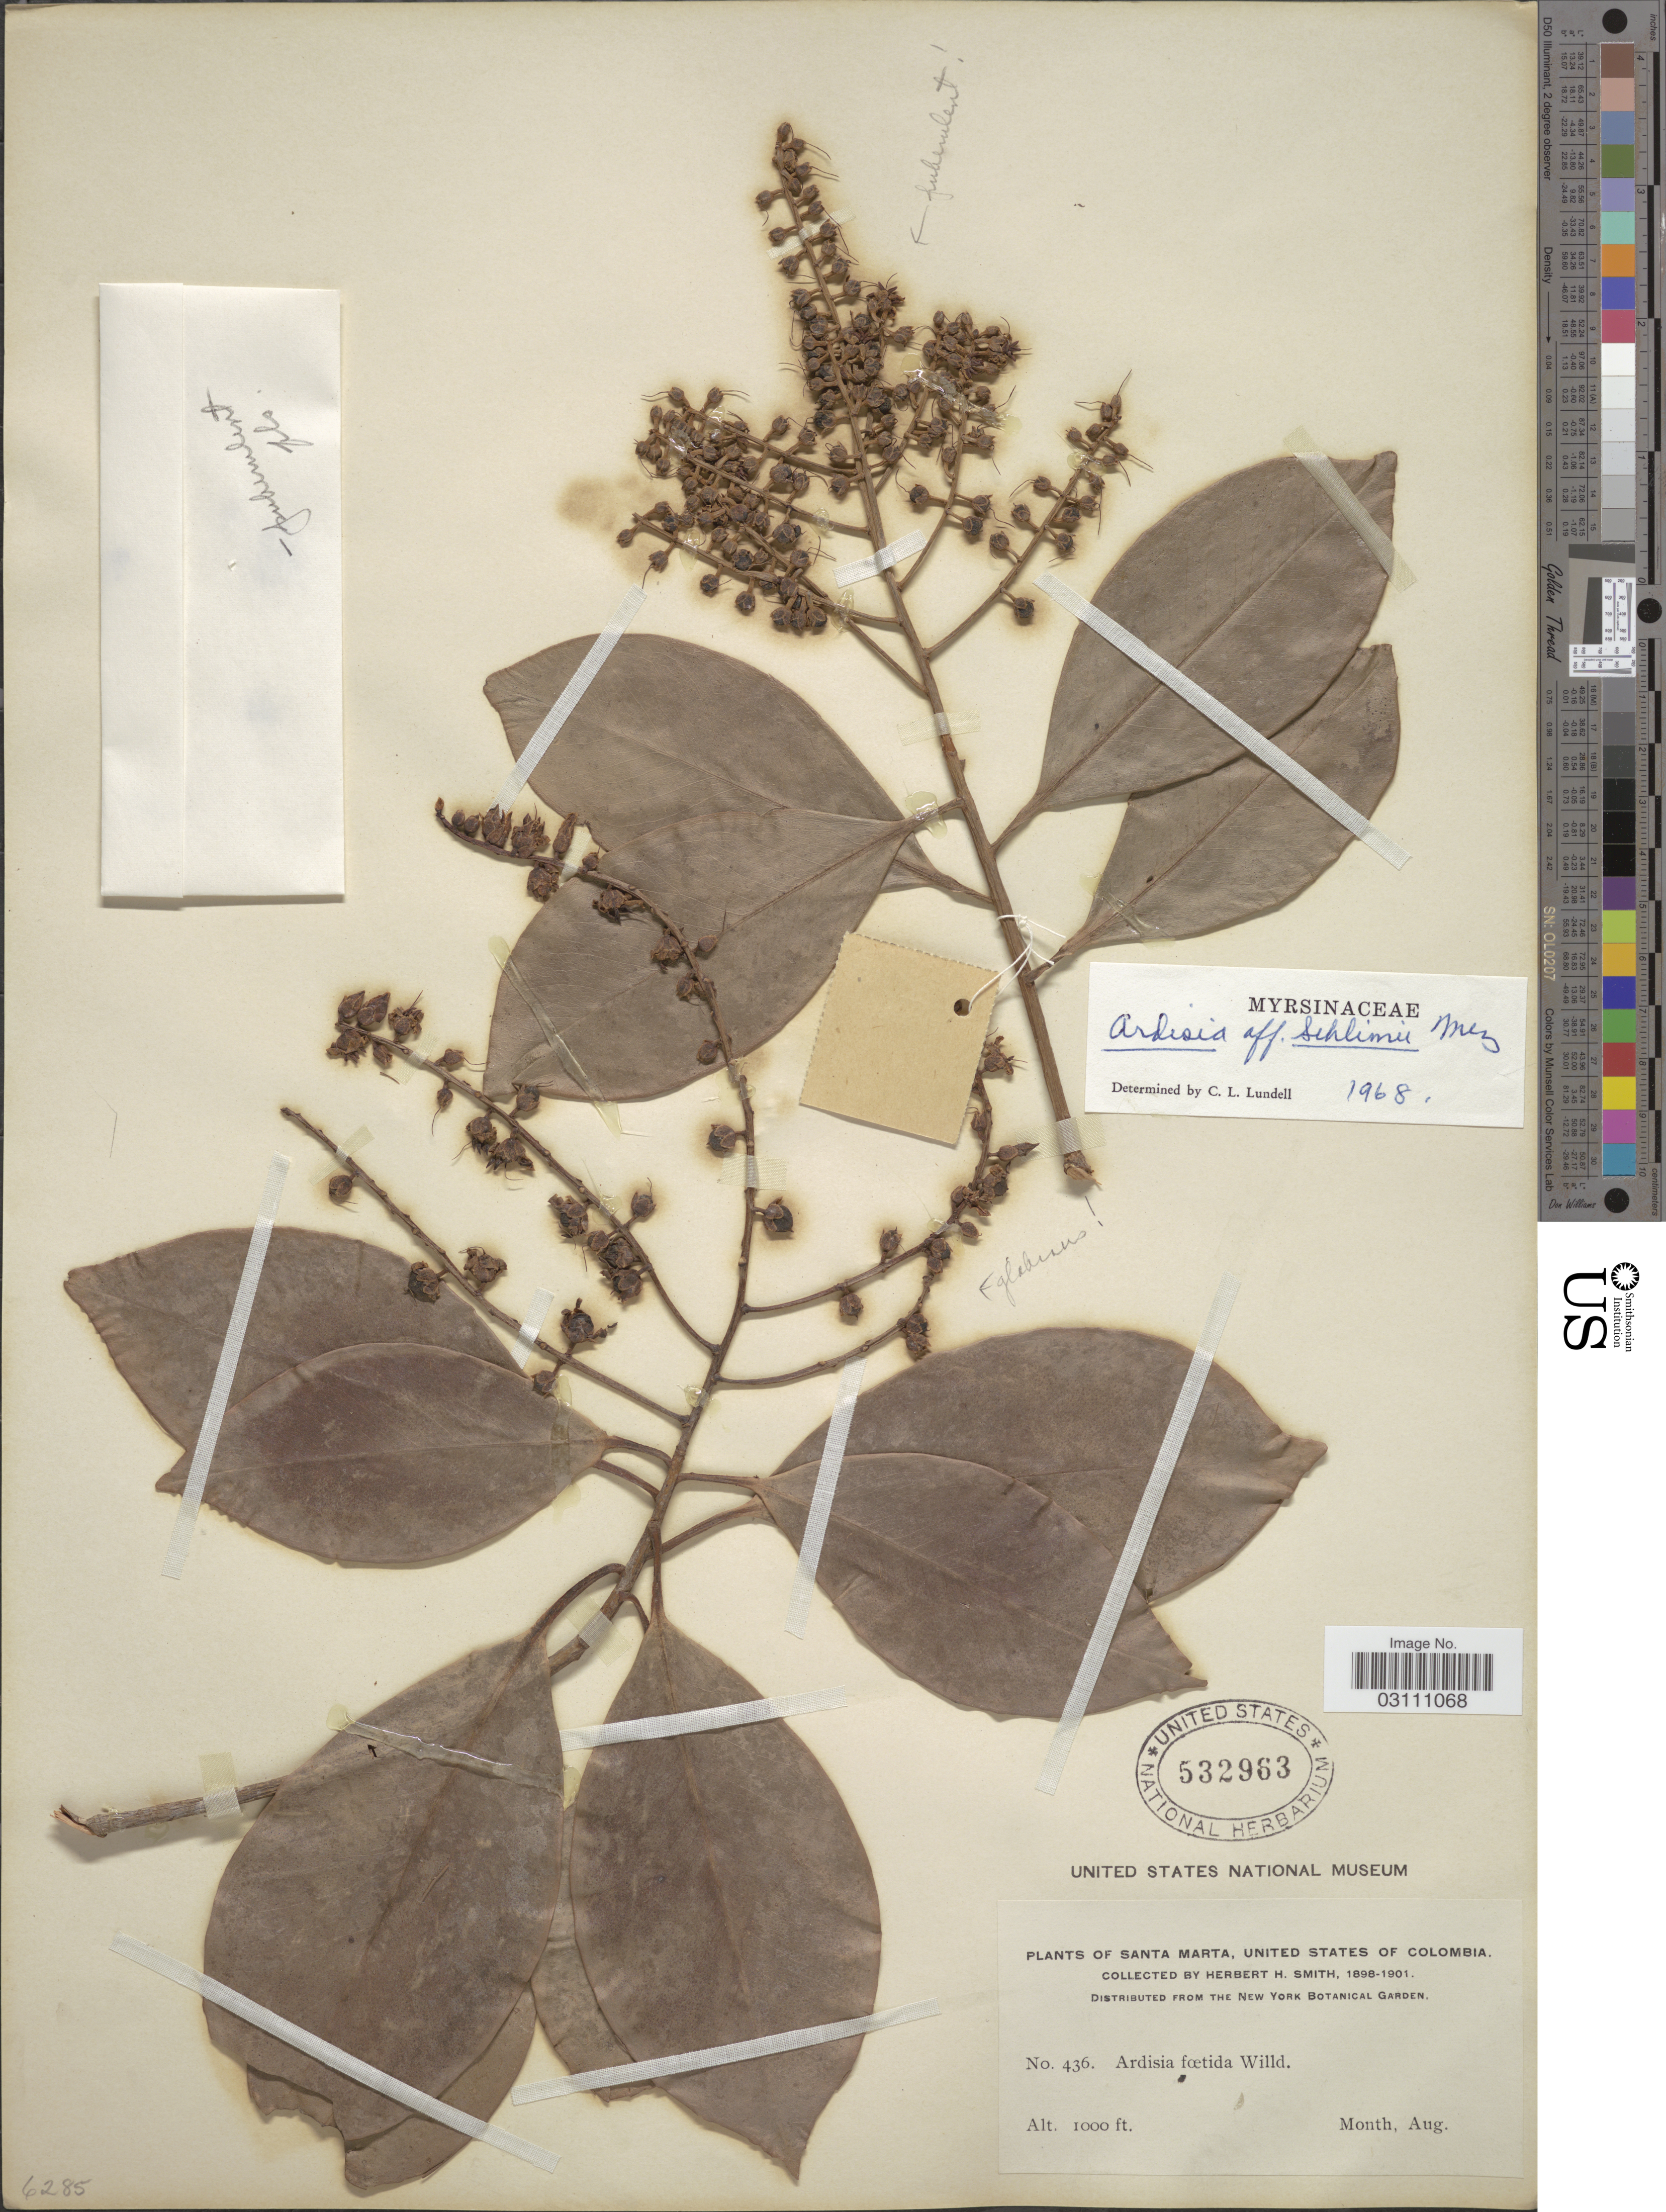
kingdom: Plantae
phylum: Tracheophyta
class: Magnoliopsida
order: Ericales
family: Primulaceae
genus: Ardisia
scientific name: Ardisia schlimii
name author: Mez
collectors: Herbert H. Smith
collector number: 436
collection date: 1898-08/1901-08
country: Colombia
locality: Santa Marta, United States of Colombia.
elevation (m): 305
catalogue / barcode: US 532963